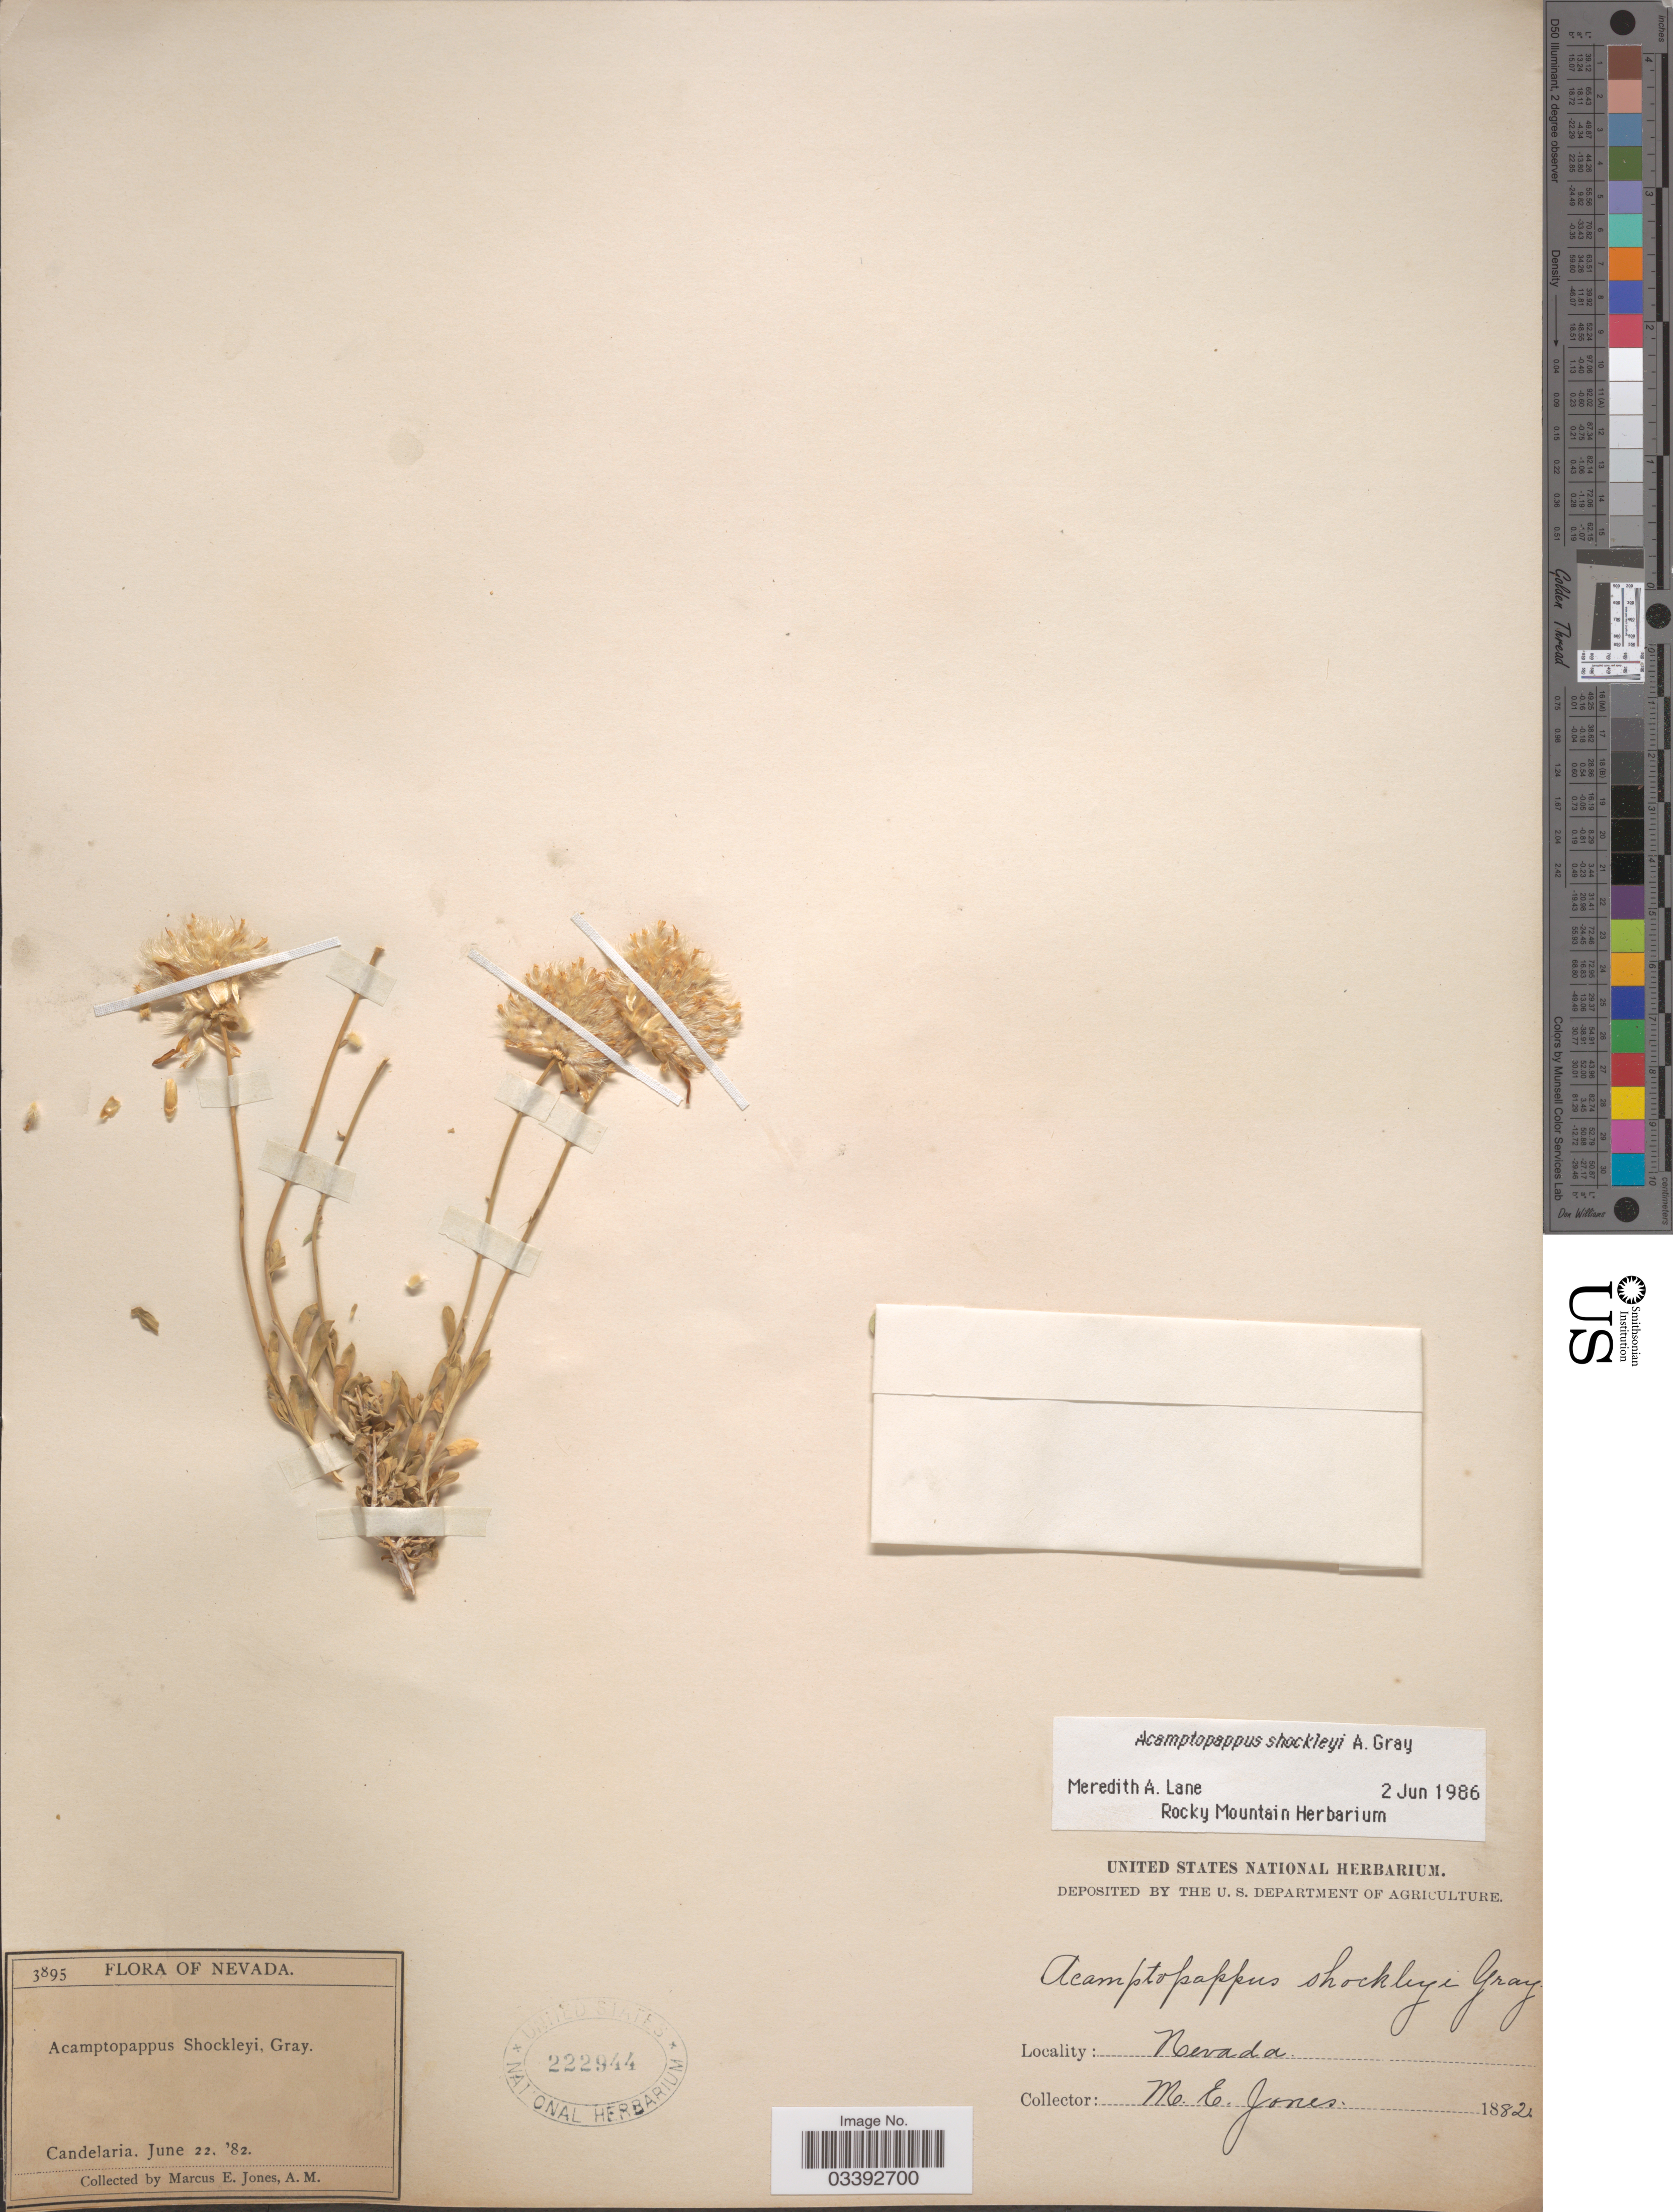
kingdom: Plantae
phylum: Tracheophyta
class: Magnoliopsida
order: Asterales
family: Asteraceae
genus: Acamptopappus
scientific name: Acamptopappus shockleyi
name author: A. Gray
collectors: M. E. Jones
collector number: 3895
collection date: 1882-06-22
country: United States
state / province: Nevada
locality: Candelaria.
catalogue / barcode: US 222944